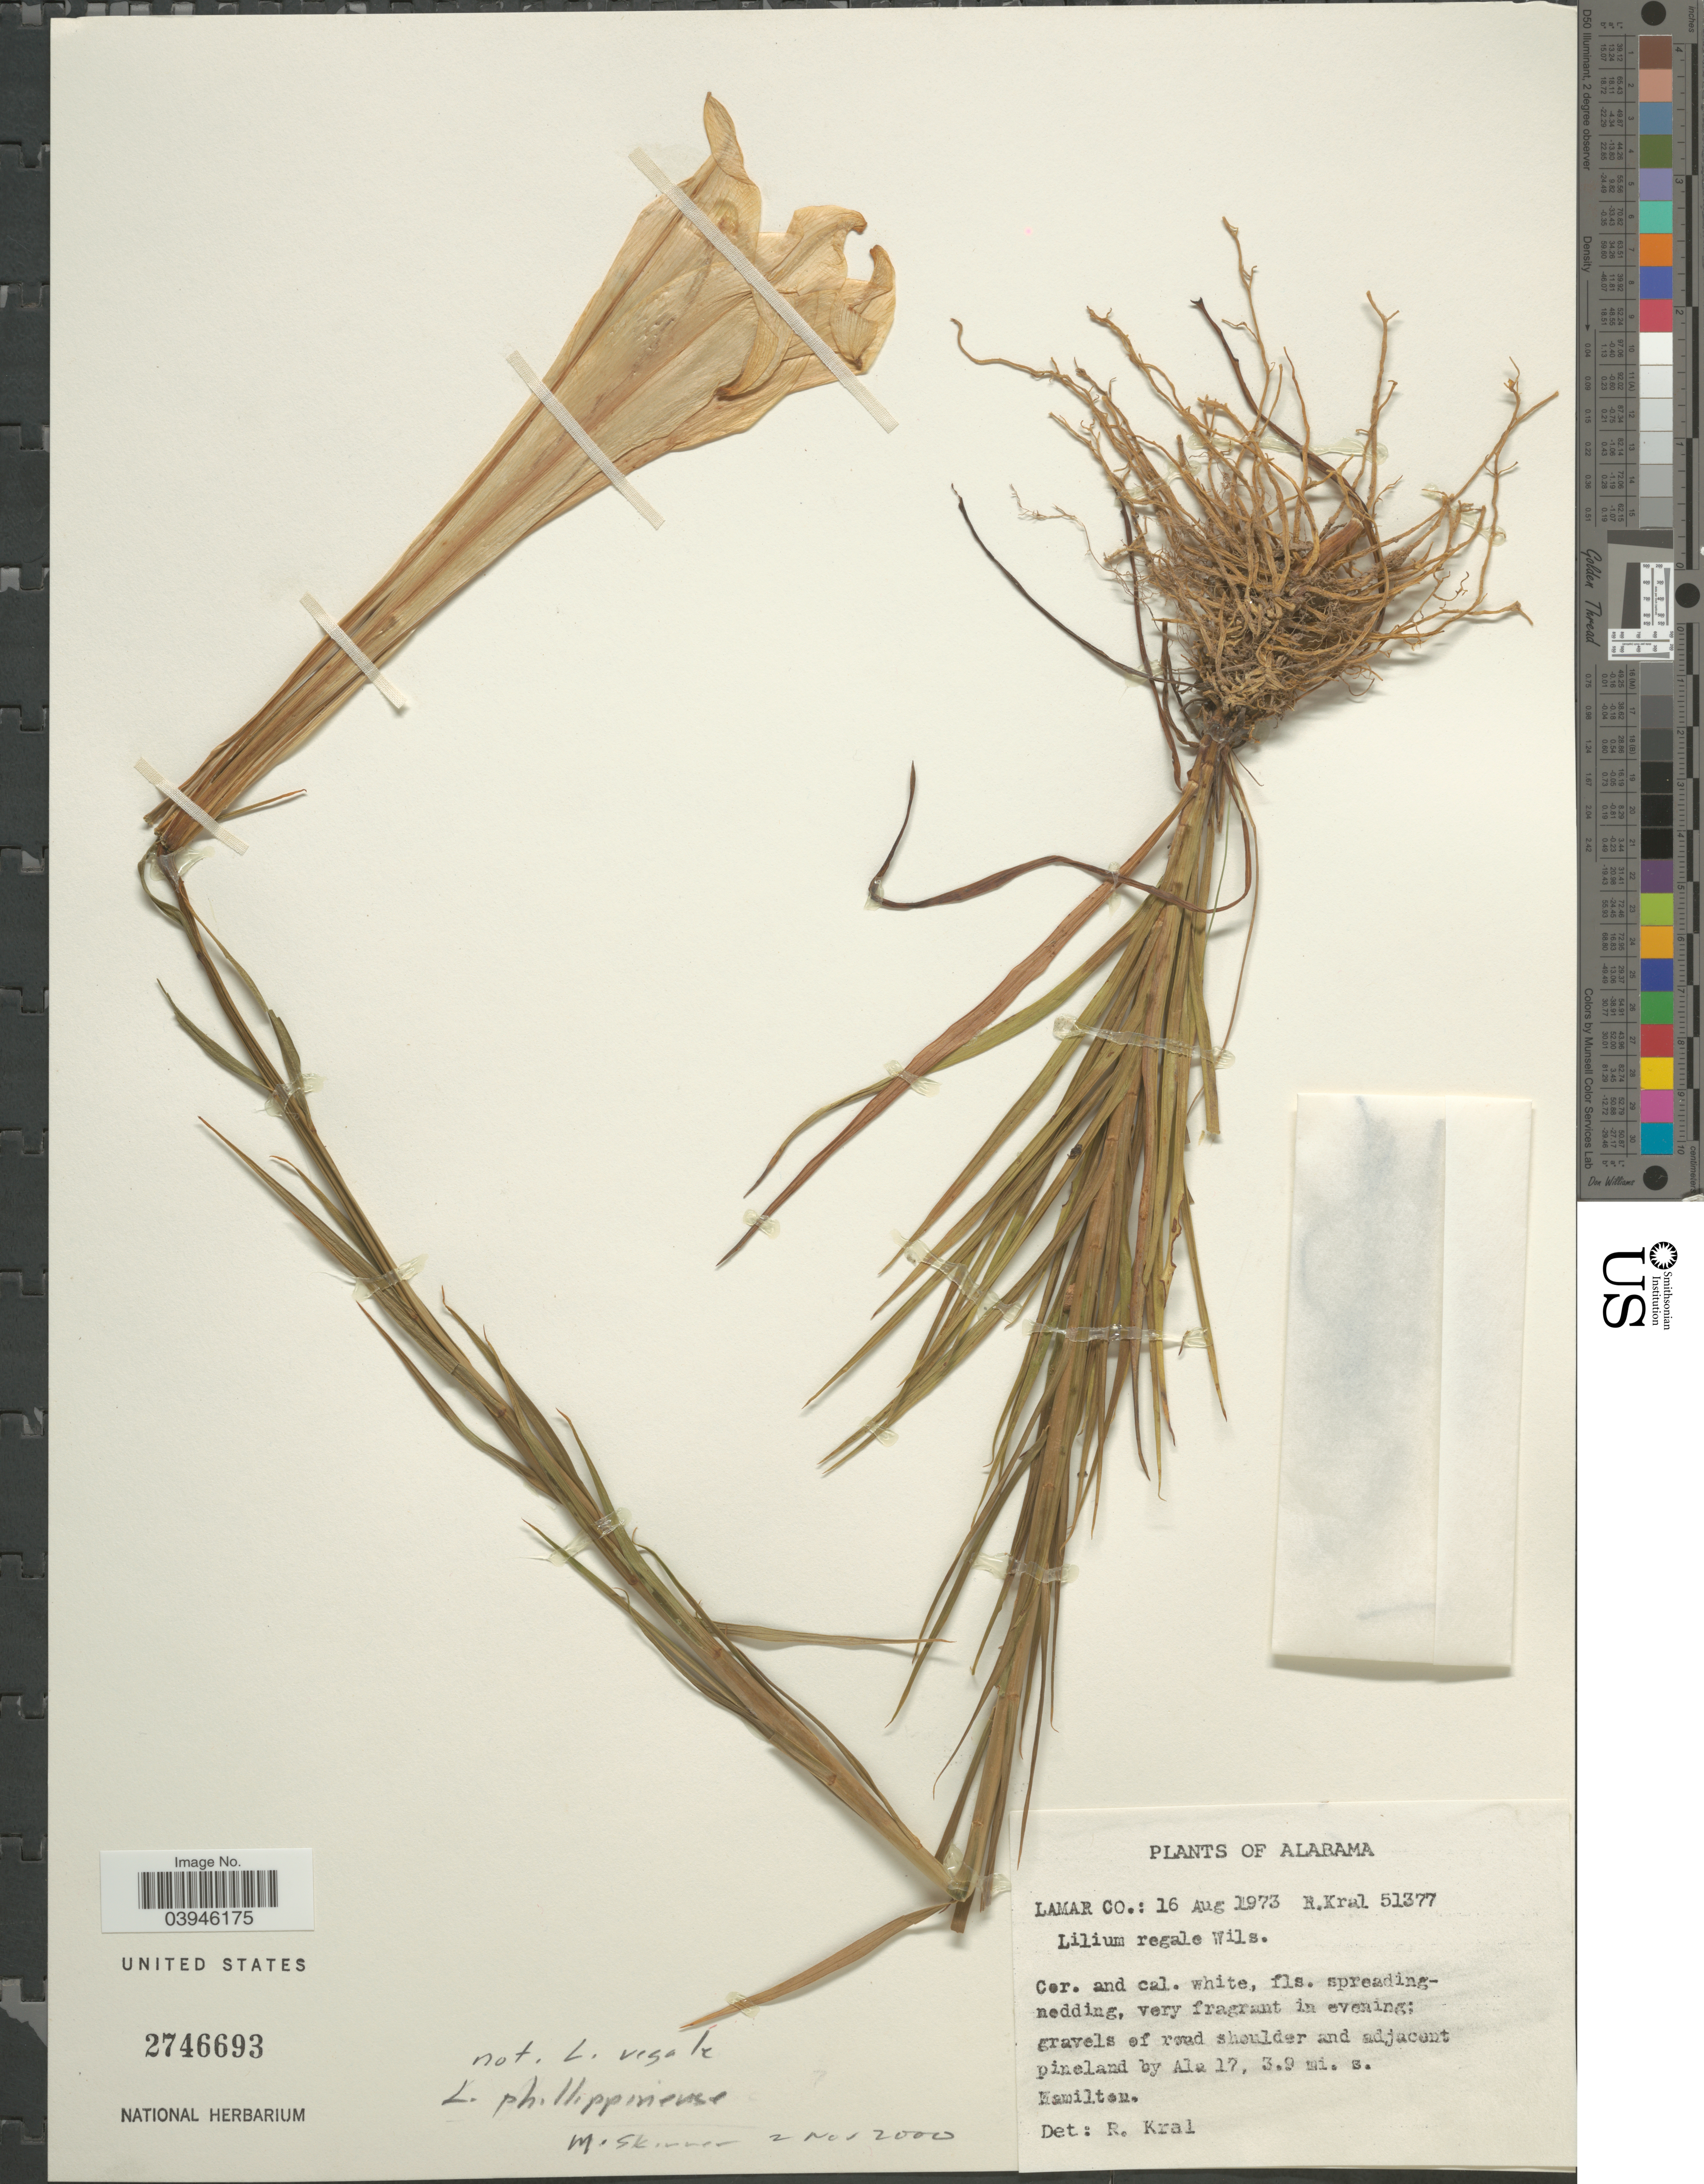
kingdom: Plantae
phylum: Tracheophyta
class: Liliopsida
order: Liliales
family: Liliaceae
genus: Lilium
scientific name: Lilium philippinense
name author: Baker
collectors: R. Kral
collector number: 51377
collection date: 1973-08-16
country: United States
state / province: Alabama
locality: Lamar Co. By Ala 17, 3.9 mi. s. Hamilton.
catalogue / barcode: US 2746693